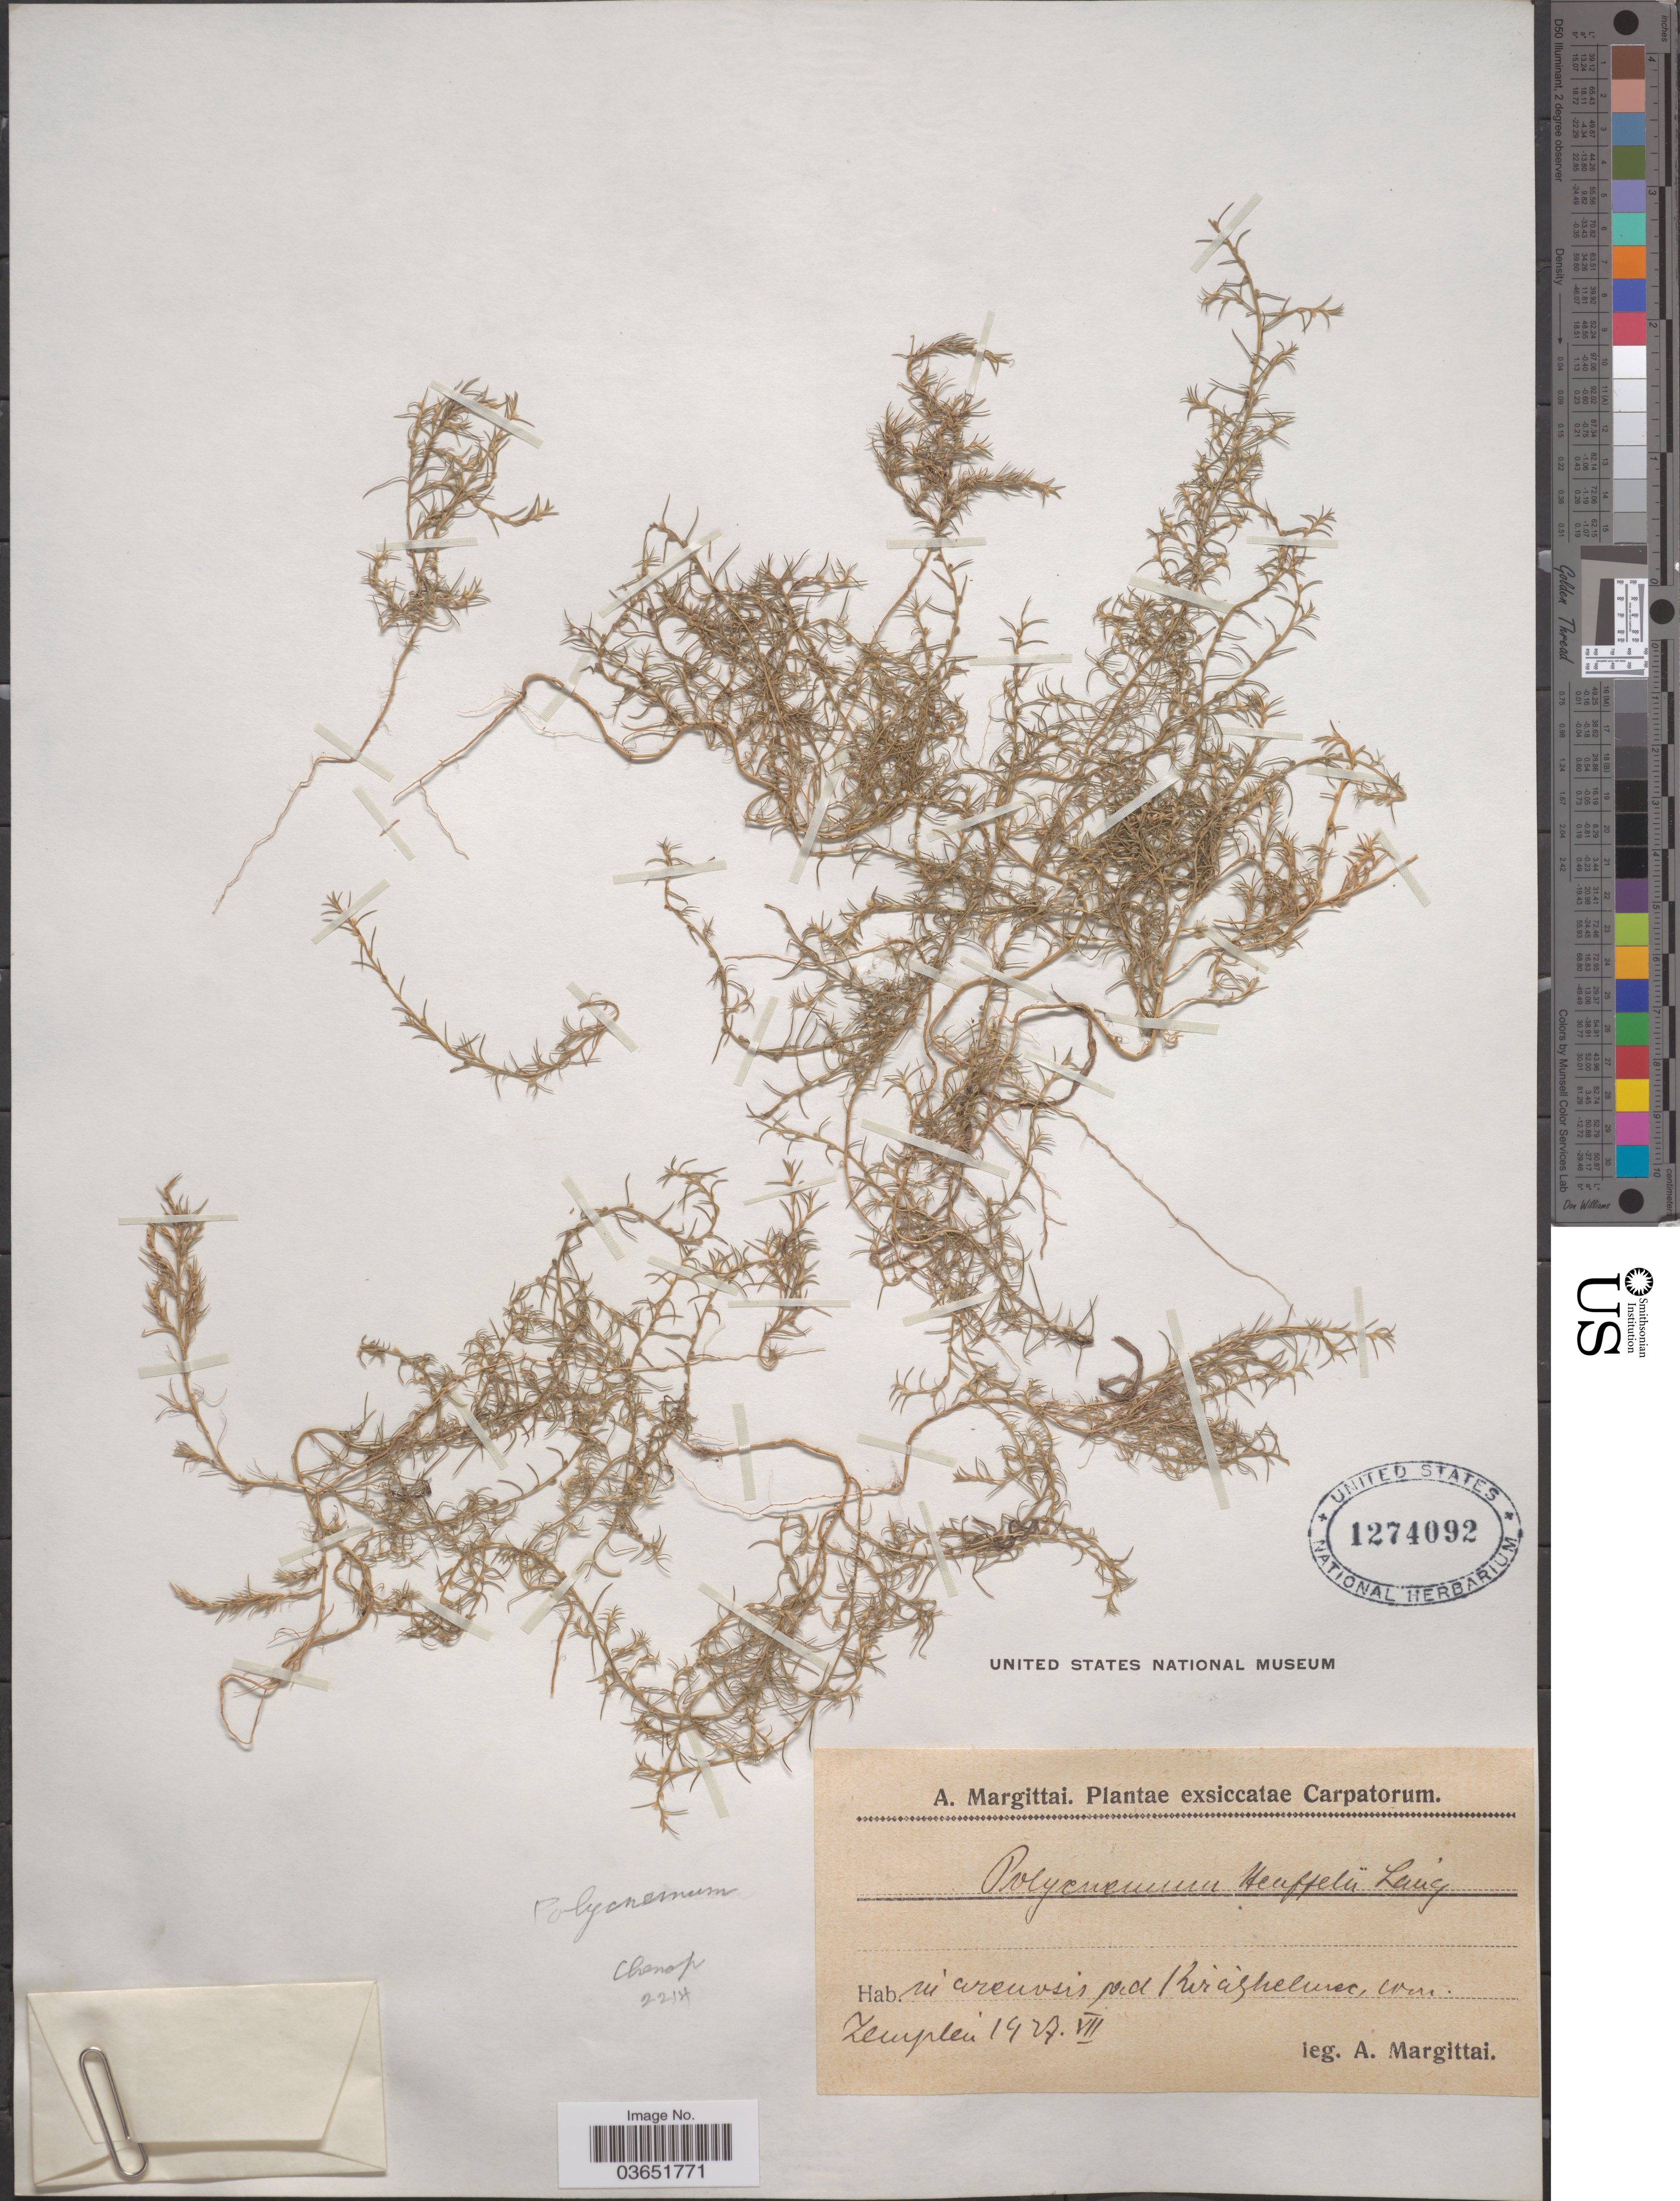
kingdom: Plantae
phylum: Tracheophyta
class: Magnoliopsida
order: Caryophyllales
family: Amaranthaceae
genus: Polycnemum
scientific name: Polycnemum heuffelii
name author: Láng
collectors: A. Margittai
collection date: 1927-07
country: Hungary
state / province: Borsod-Abaúj-Zemplén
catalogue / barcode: US 1274092